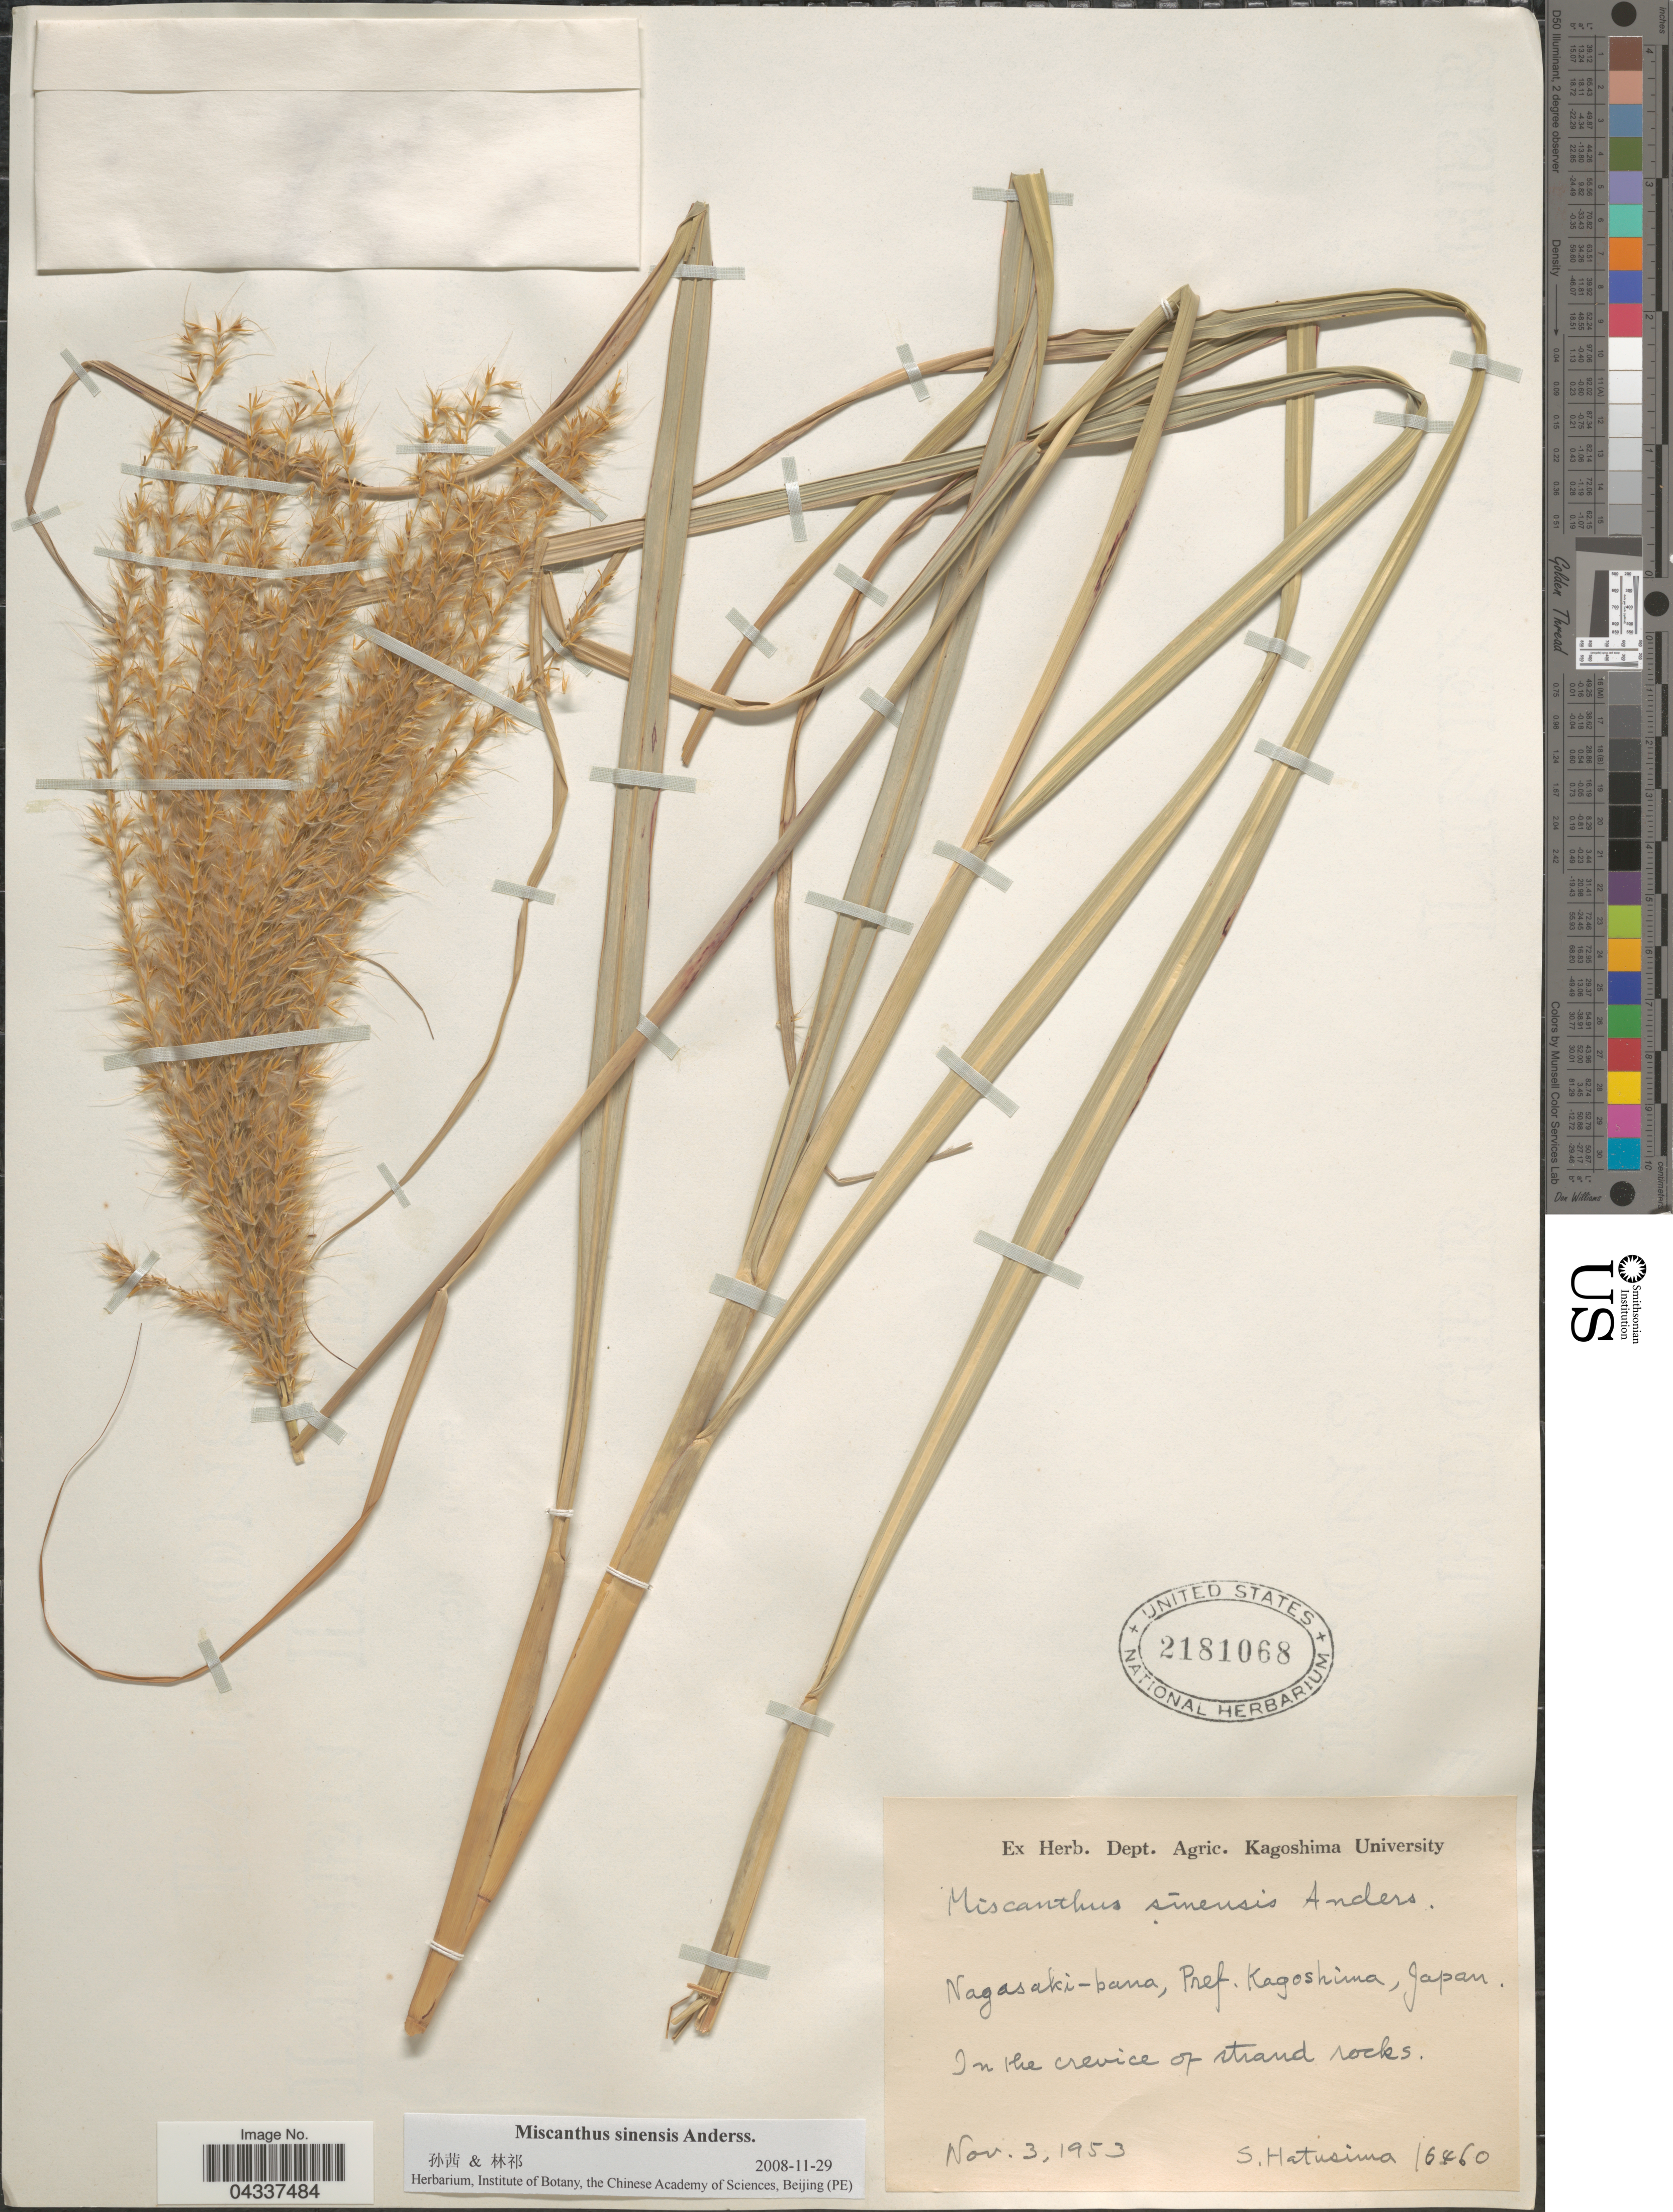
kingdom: Plantae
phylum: Tracheophyta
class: Liliopsida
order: Poales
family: Poaceae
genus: Miscanthus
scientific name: Miscanthus sinensis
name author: Andersson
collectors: S. Hatusima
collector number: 16460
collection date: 1953-11-03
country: Japan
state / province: Nagasaki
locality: Nagasaki-bana, Pref. Kagoshima. In the crevice of strand rocks.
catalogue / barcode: US 2181068